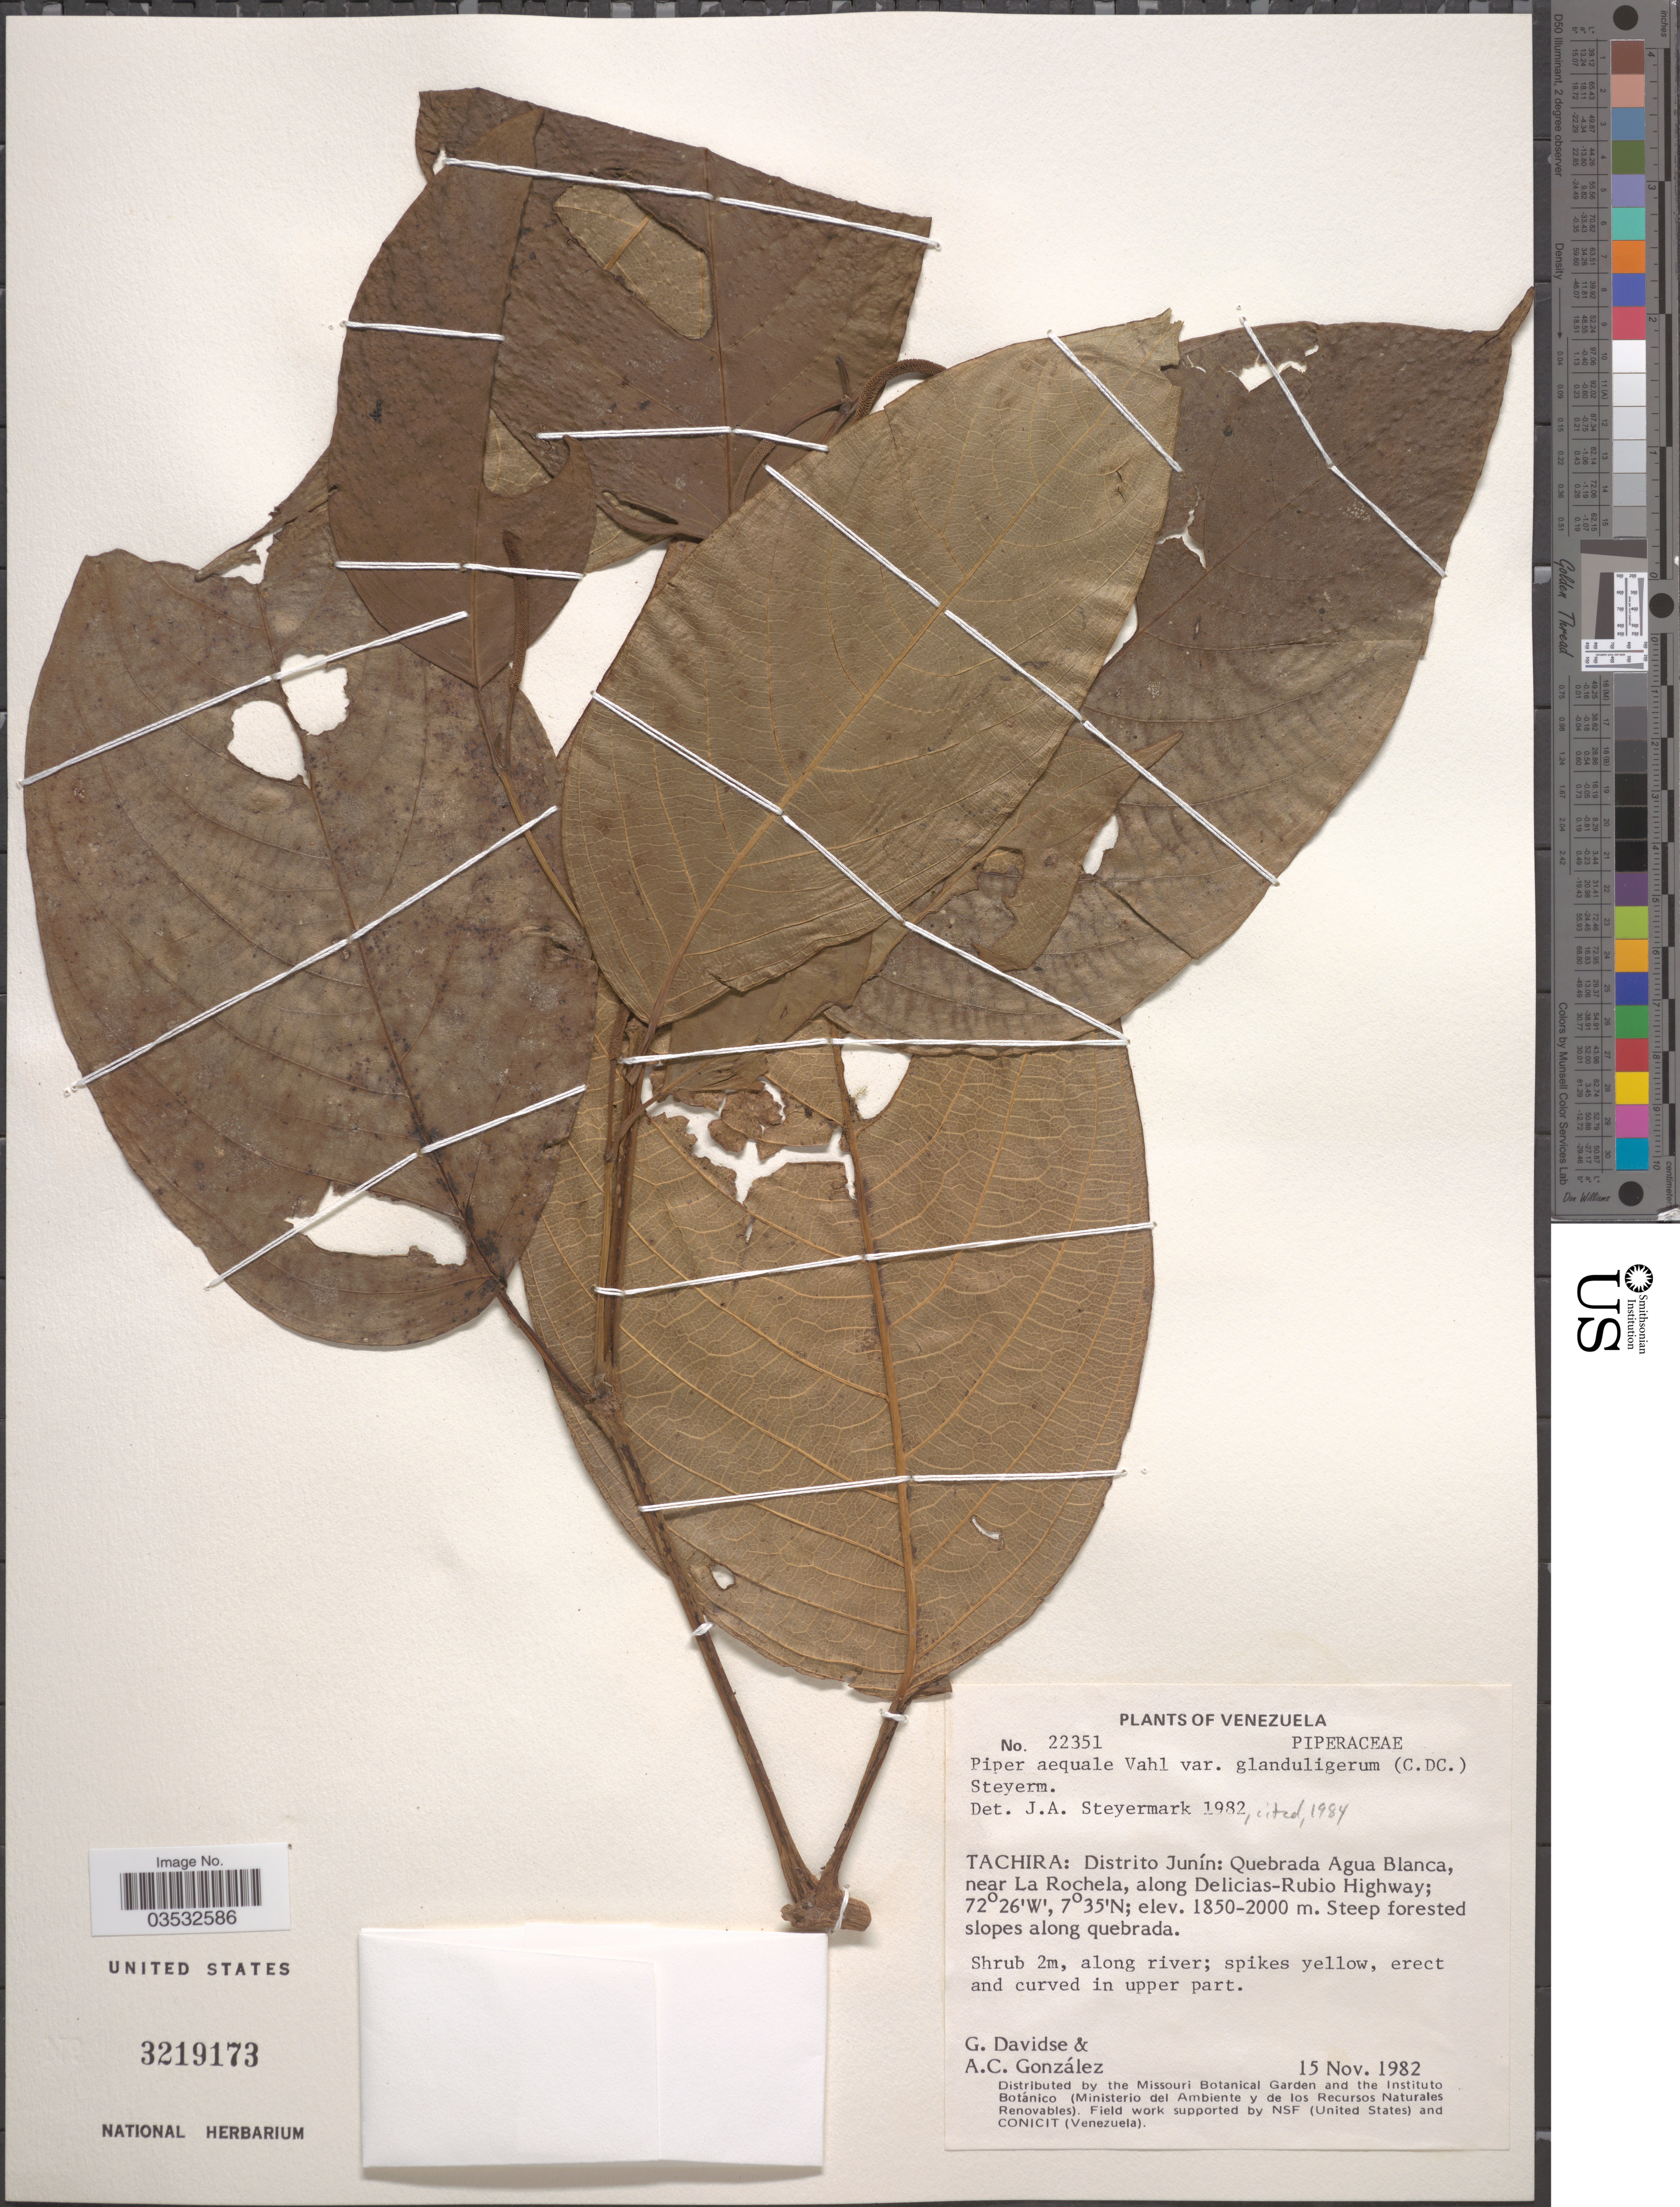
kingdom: Plantae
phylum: Tracheophyta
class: Magnoliopsida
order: Piperales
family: Piperaceae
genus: Piper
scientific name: Piper glanduligerum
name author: C. DC.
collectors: G. Davidse & A. C. González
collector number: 22351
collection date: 1982-11-15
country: Venezuela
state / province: Tachira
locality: Distrito Junín: Quebrada Agua Blanca, near La Rochela, along Delicias-Rubio Highway.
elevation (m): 1850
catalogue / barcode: US 3219173